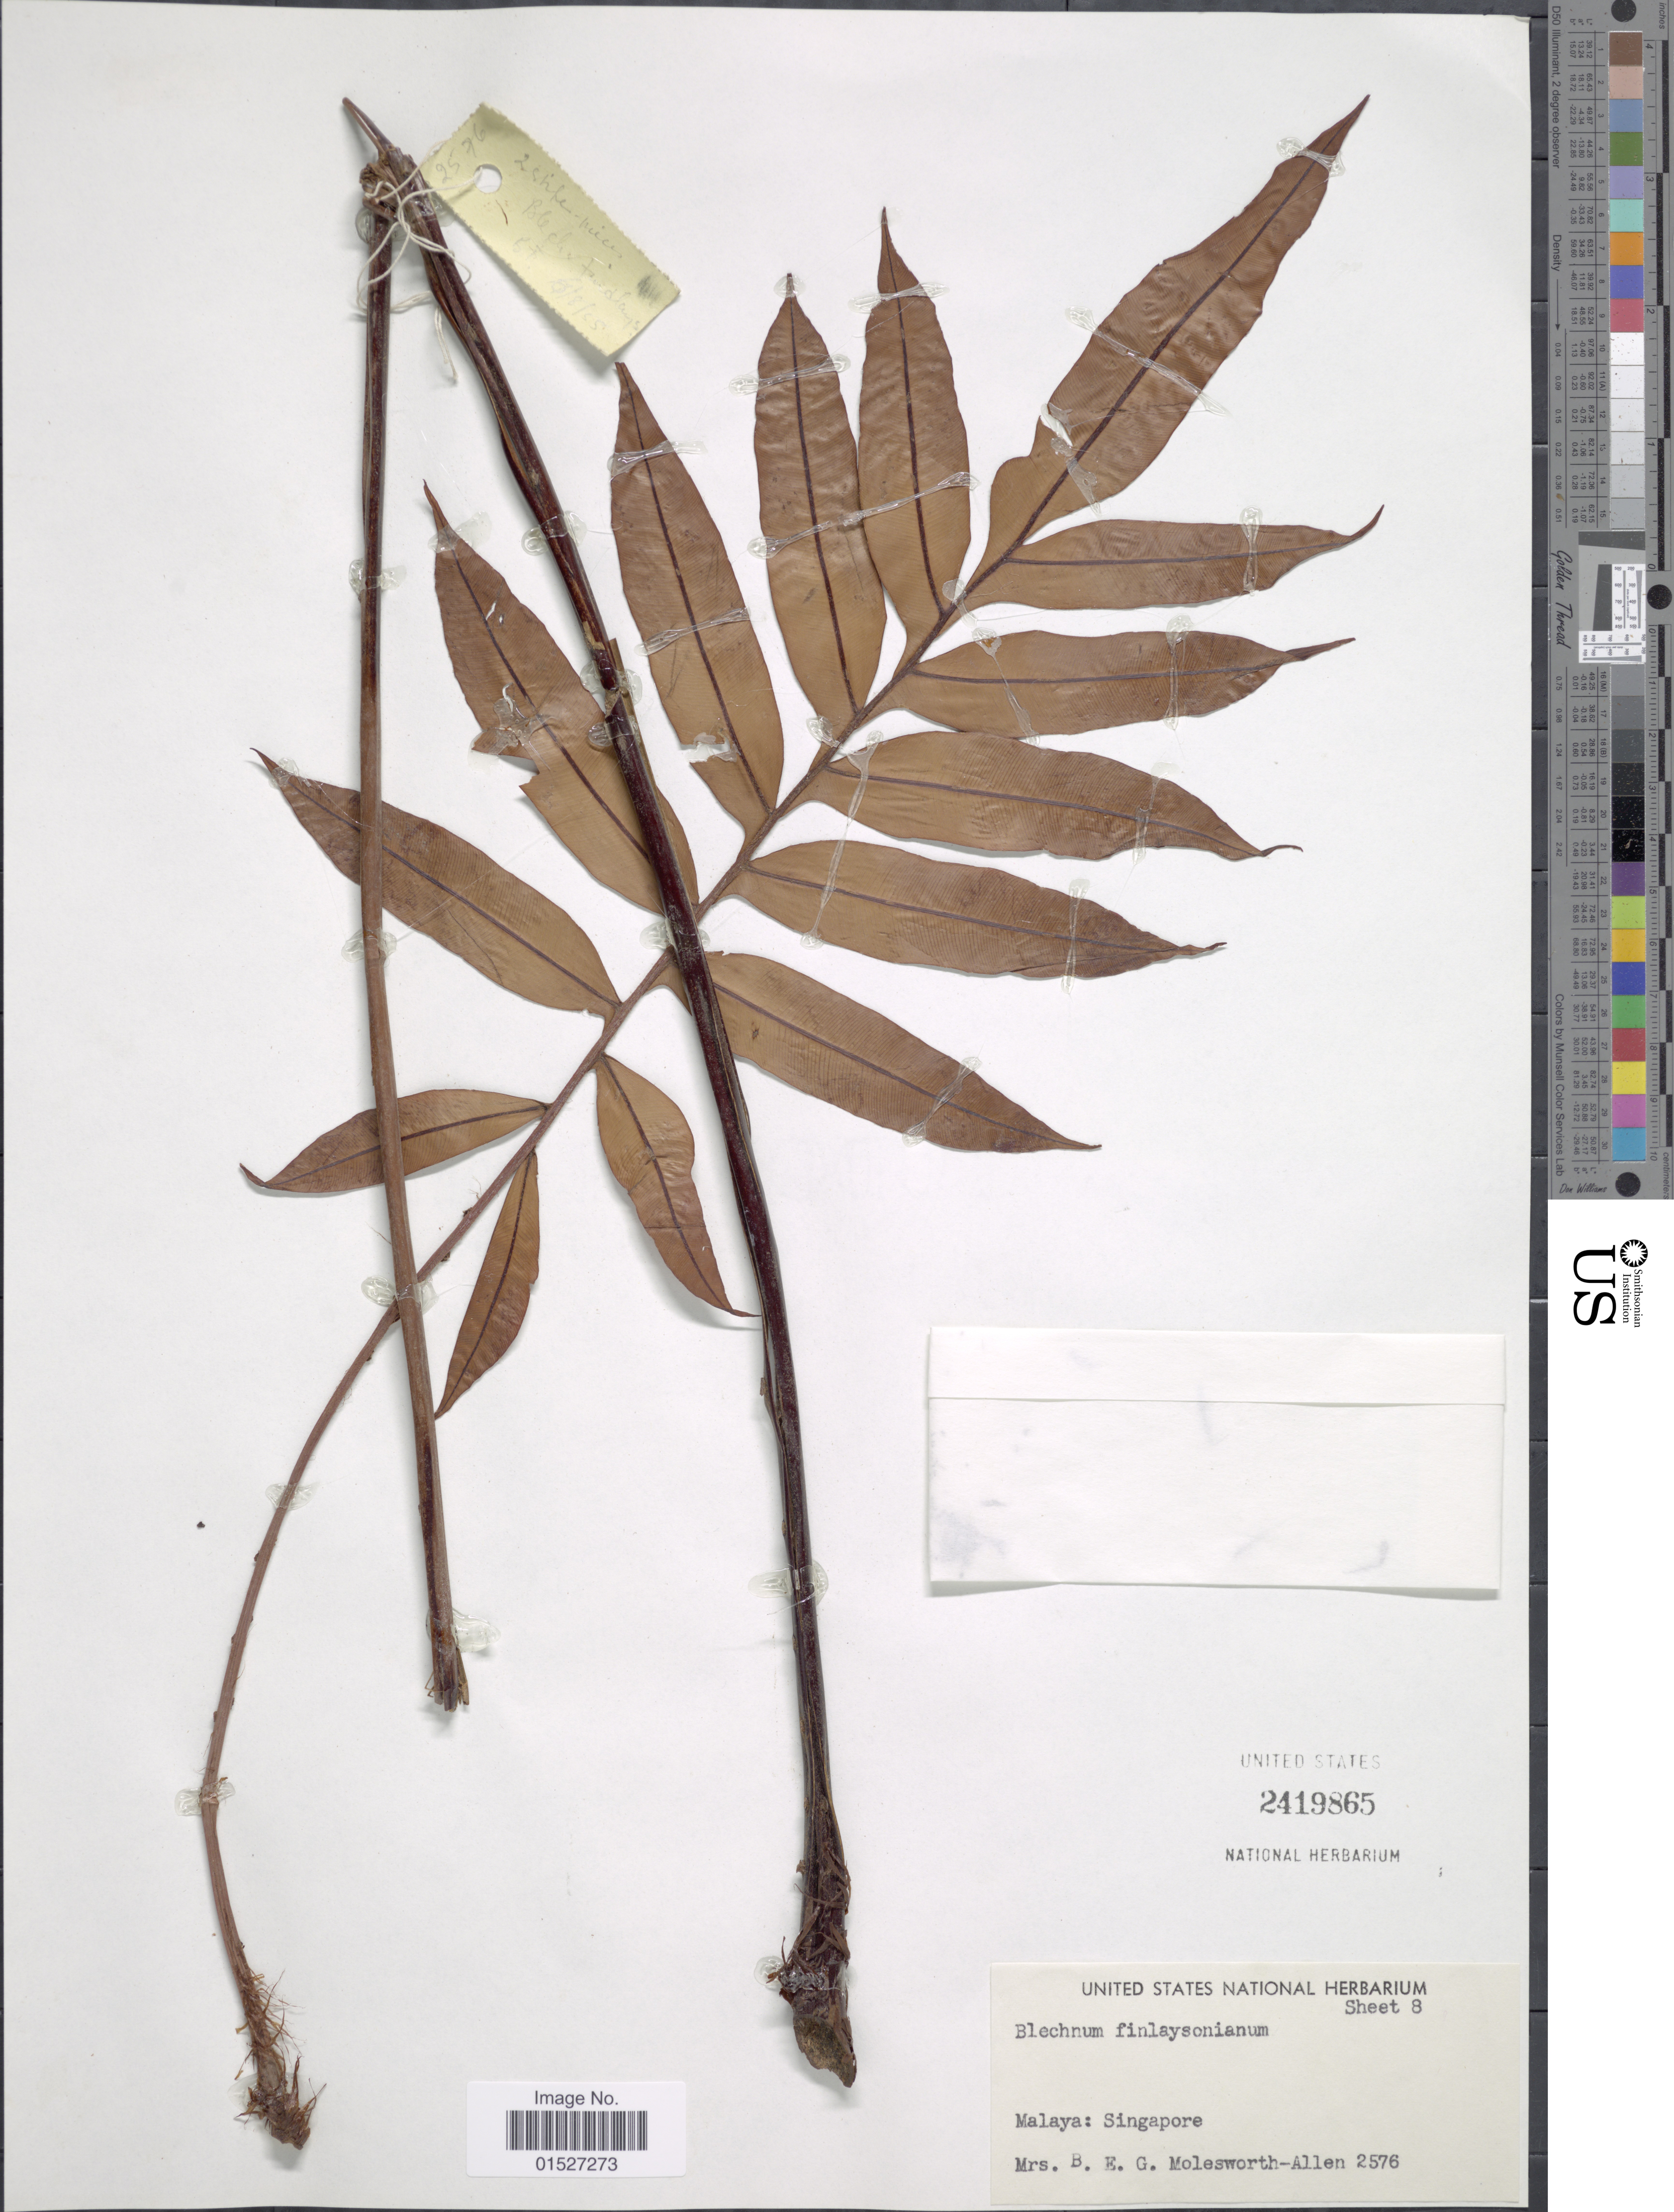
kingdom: Plantae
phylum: Tracheophyta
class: Polypodiopsida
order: Polypodiales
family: Blechnaceae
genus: Blechnum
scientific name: Blechnum finlaysonianum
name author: Wall.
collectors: Mrs. B. E. G. Molesworth-Allen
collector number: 2576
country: Singapore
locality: Malaya.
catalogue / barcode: US 2419865